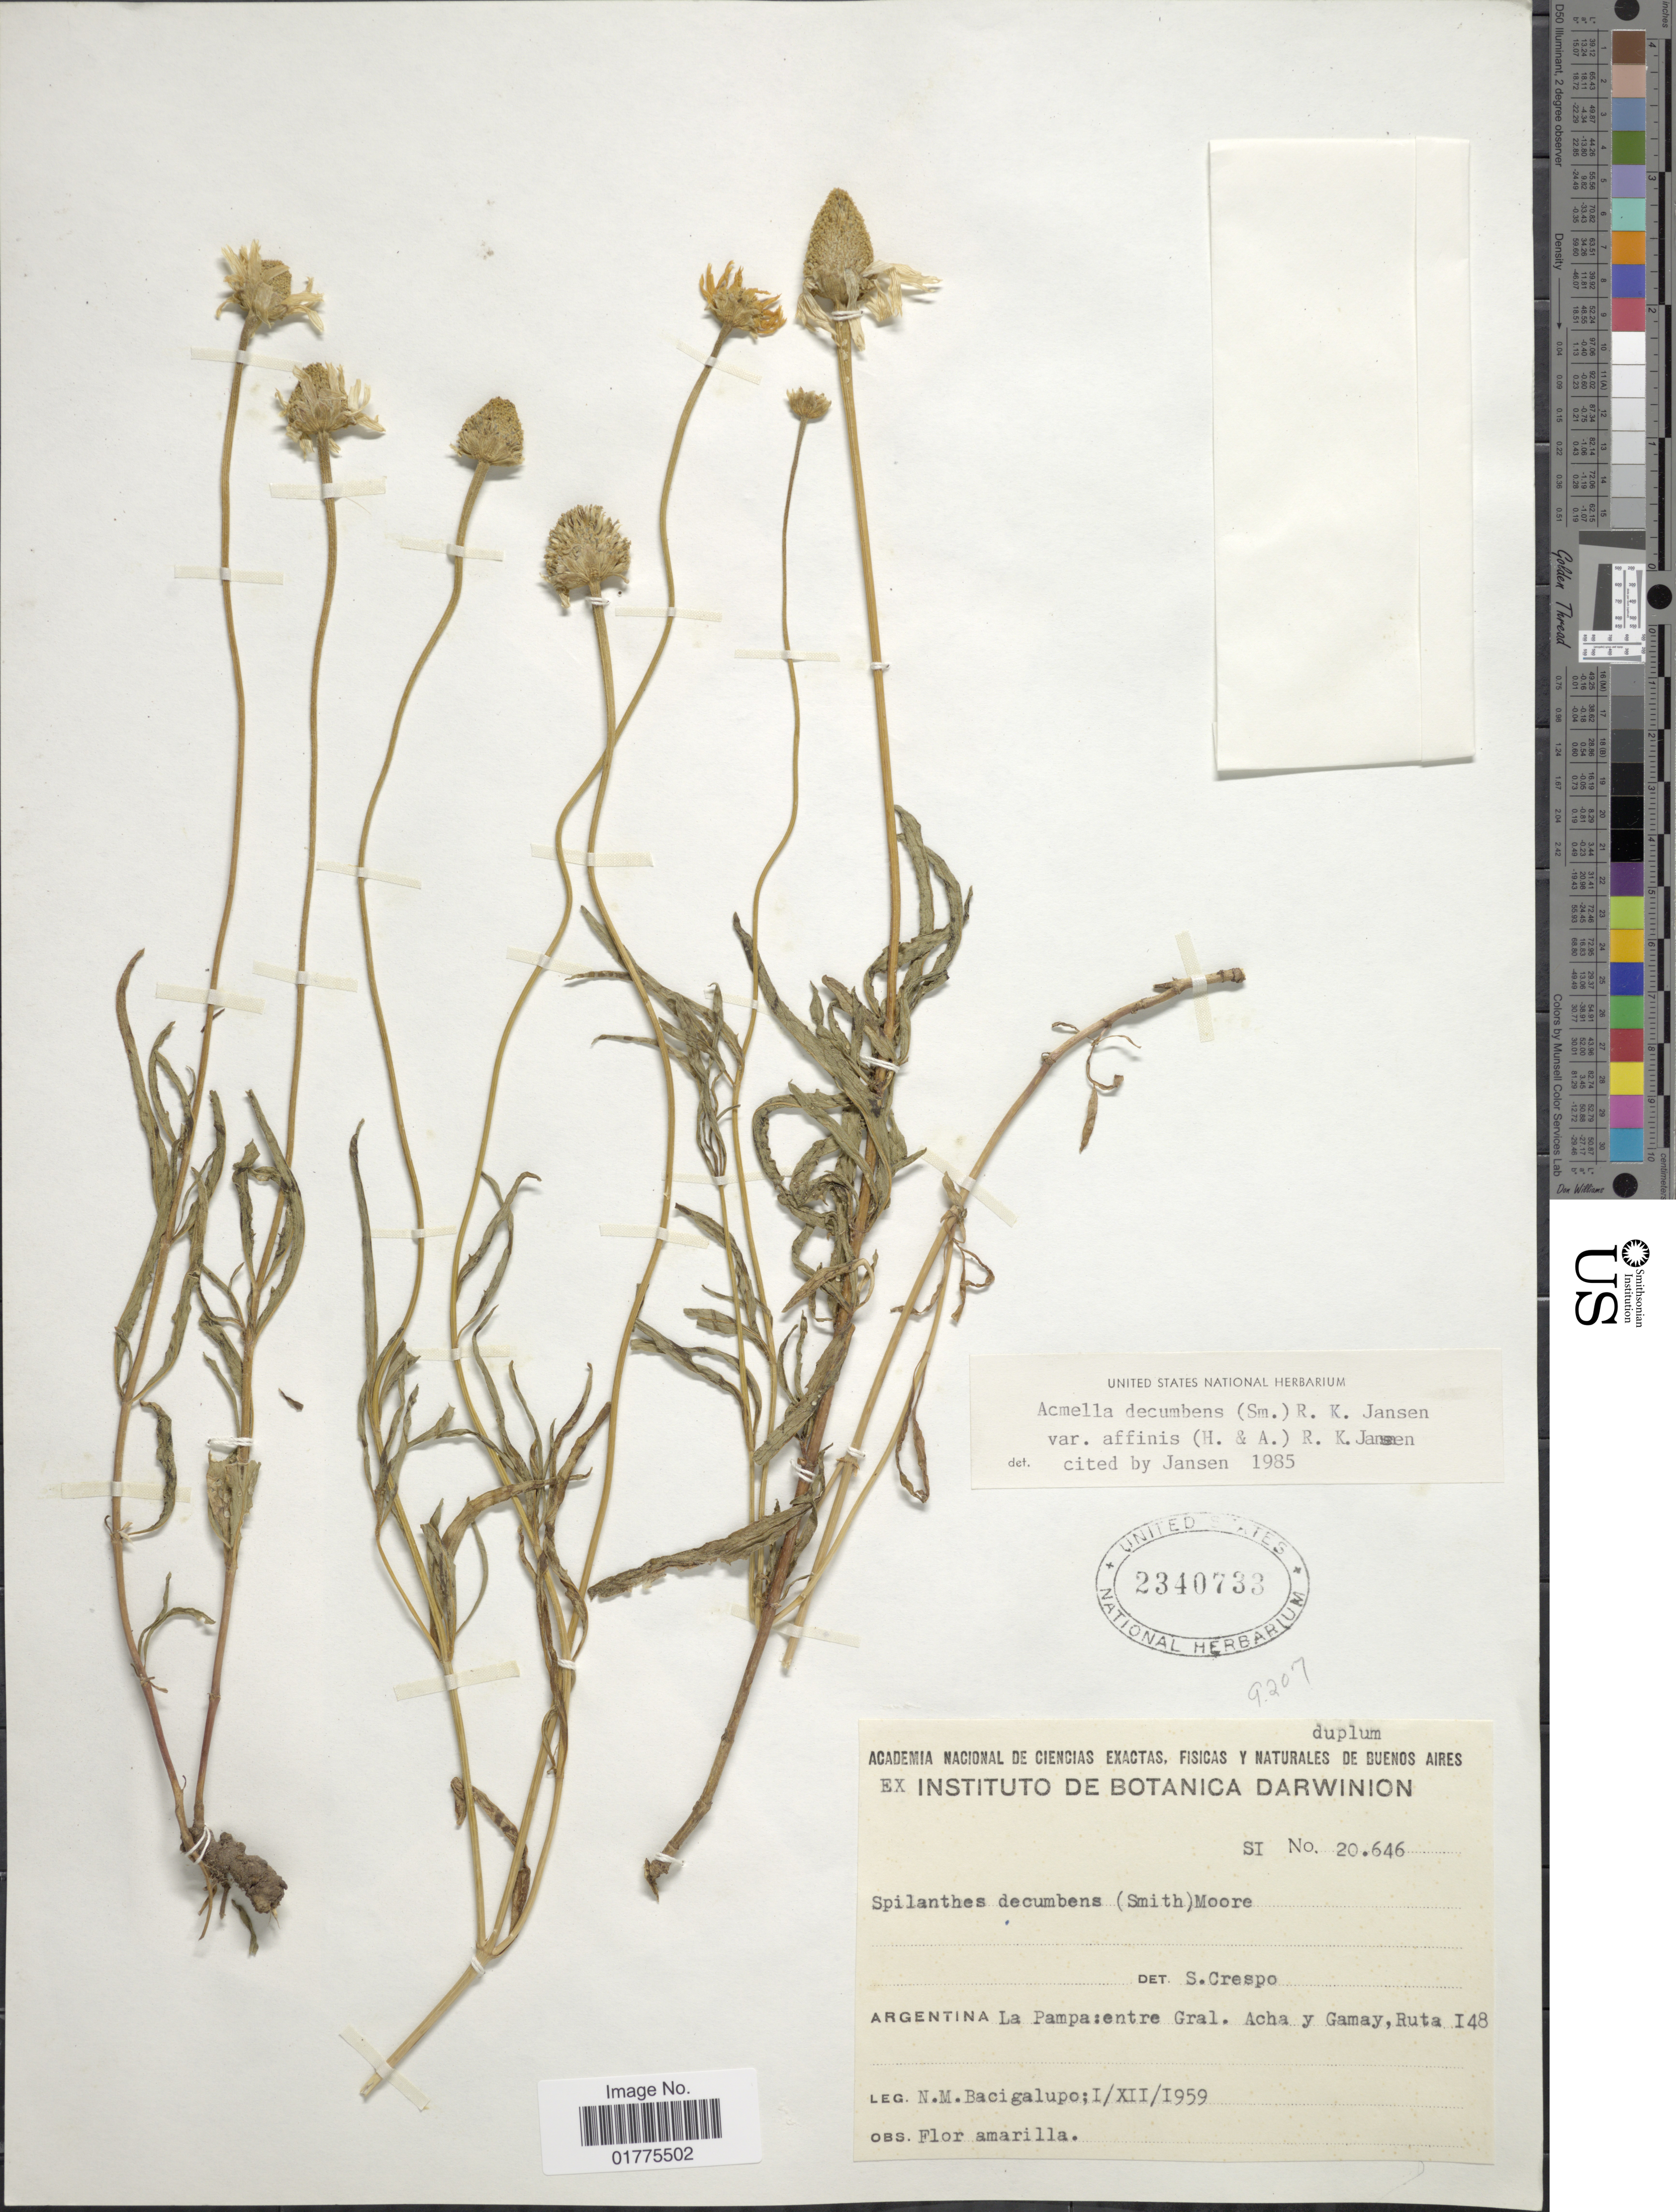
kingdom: Plantae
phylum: Tracheophyta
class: Magnoliopsida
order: Asterales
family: Asteraceae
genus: Acmella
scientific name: Acmella decumbens var. affinis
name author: Hook. & Arn.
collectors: N. M. Bacigalupo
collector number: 20646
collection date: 1959-12-01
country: Argentina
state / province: La Pampa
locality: Gral. Acha y Gamay, Ruta 148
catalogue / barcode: US 2340733